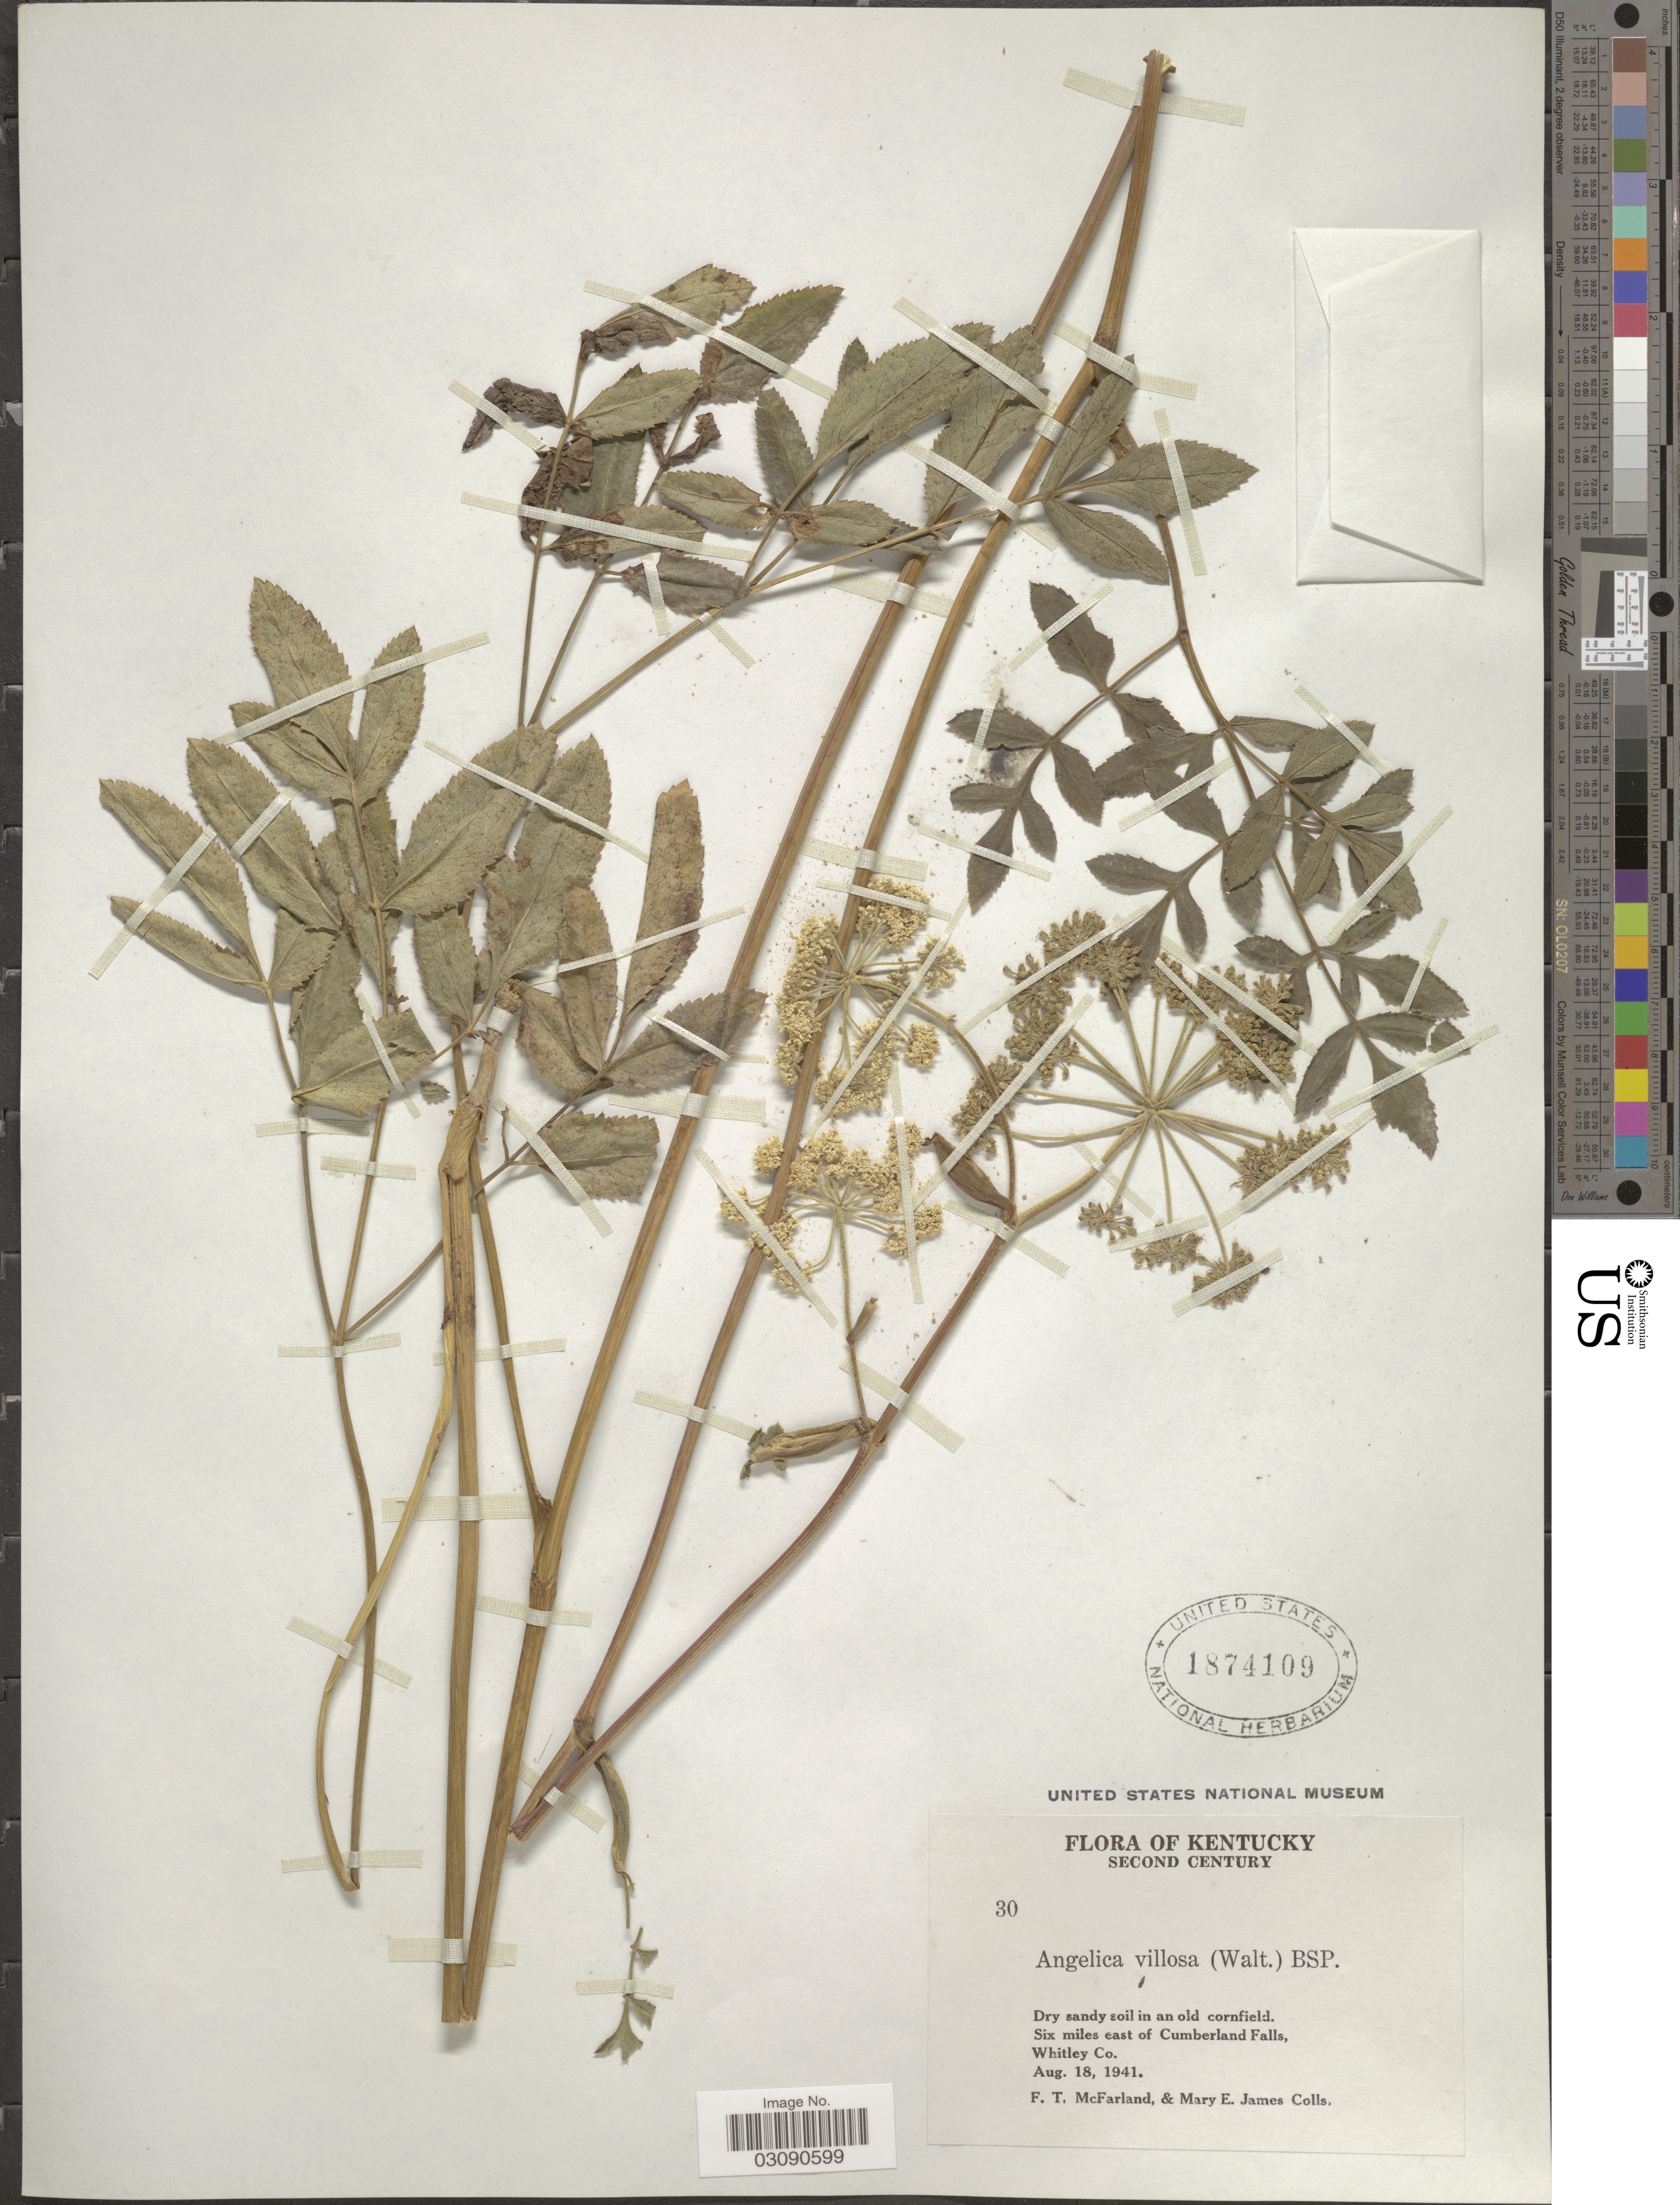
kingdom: Plantae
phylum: Tracheophyta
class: Magnoliopsida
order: Apiales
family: Apiaceae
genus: Angelica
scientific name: Angelica venenosa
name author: (Greenway) Fernald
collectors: F. McFarland & M. E.Colls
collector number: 30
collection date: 1941-08-18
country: United States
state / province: Kentucky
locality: Second Century. Six miles east of Cumberland Falls, Whitley Co.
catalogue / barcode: US 1874109